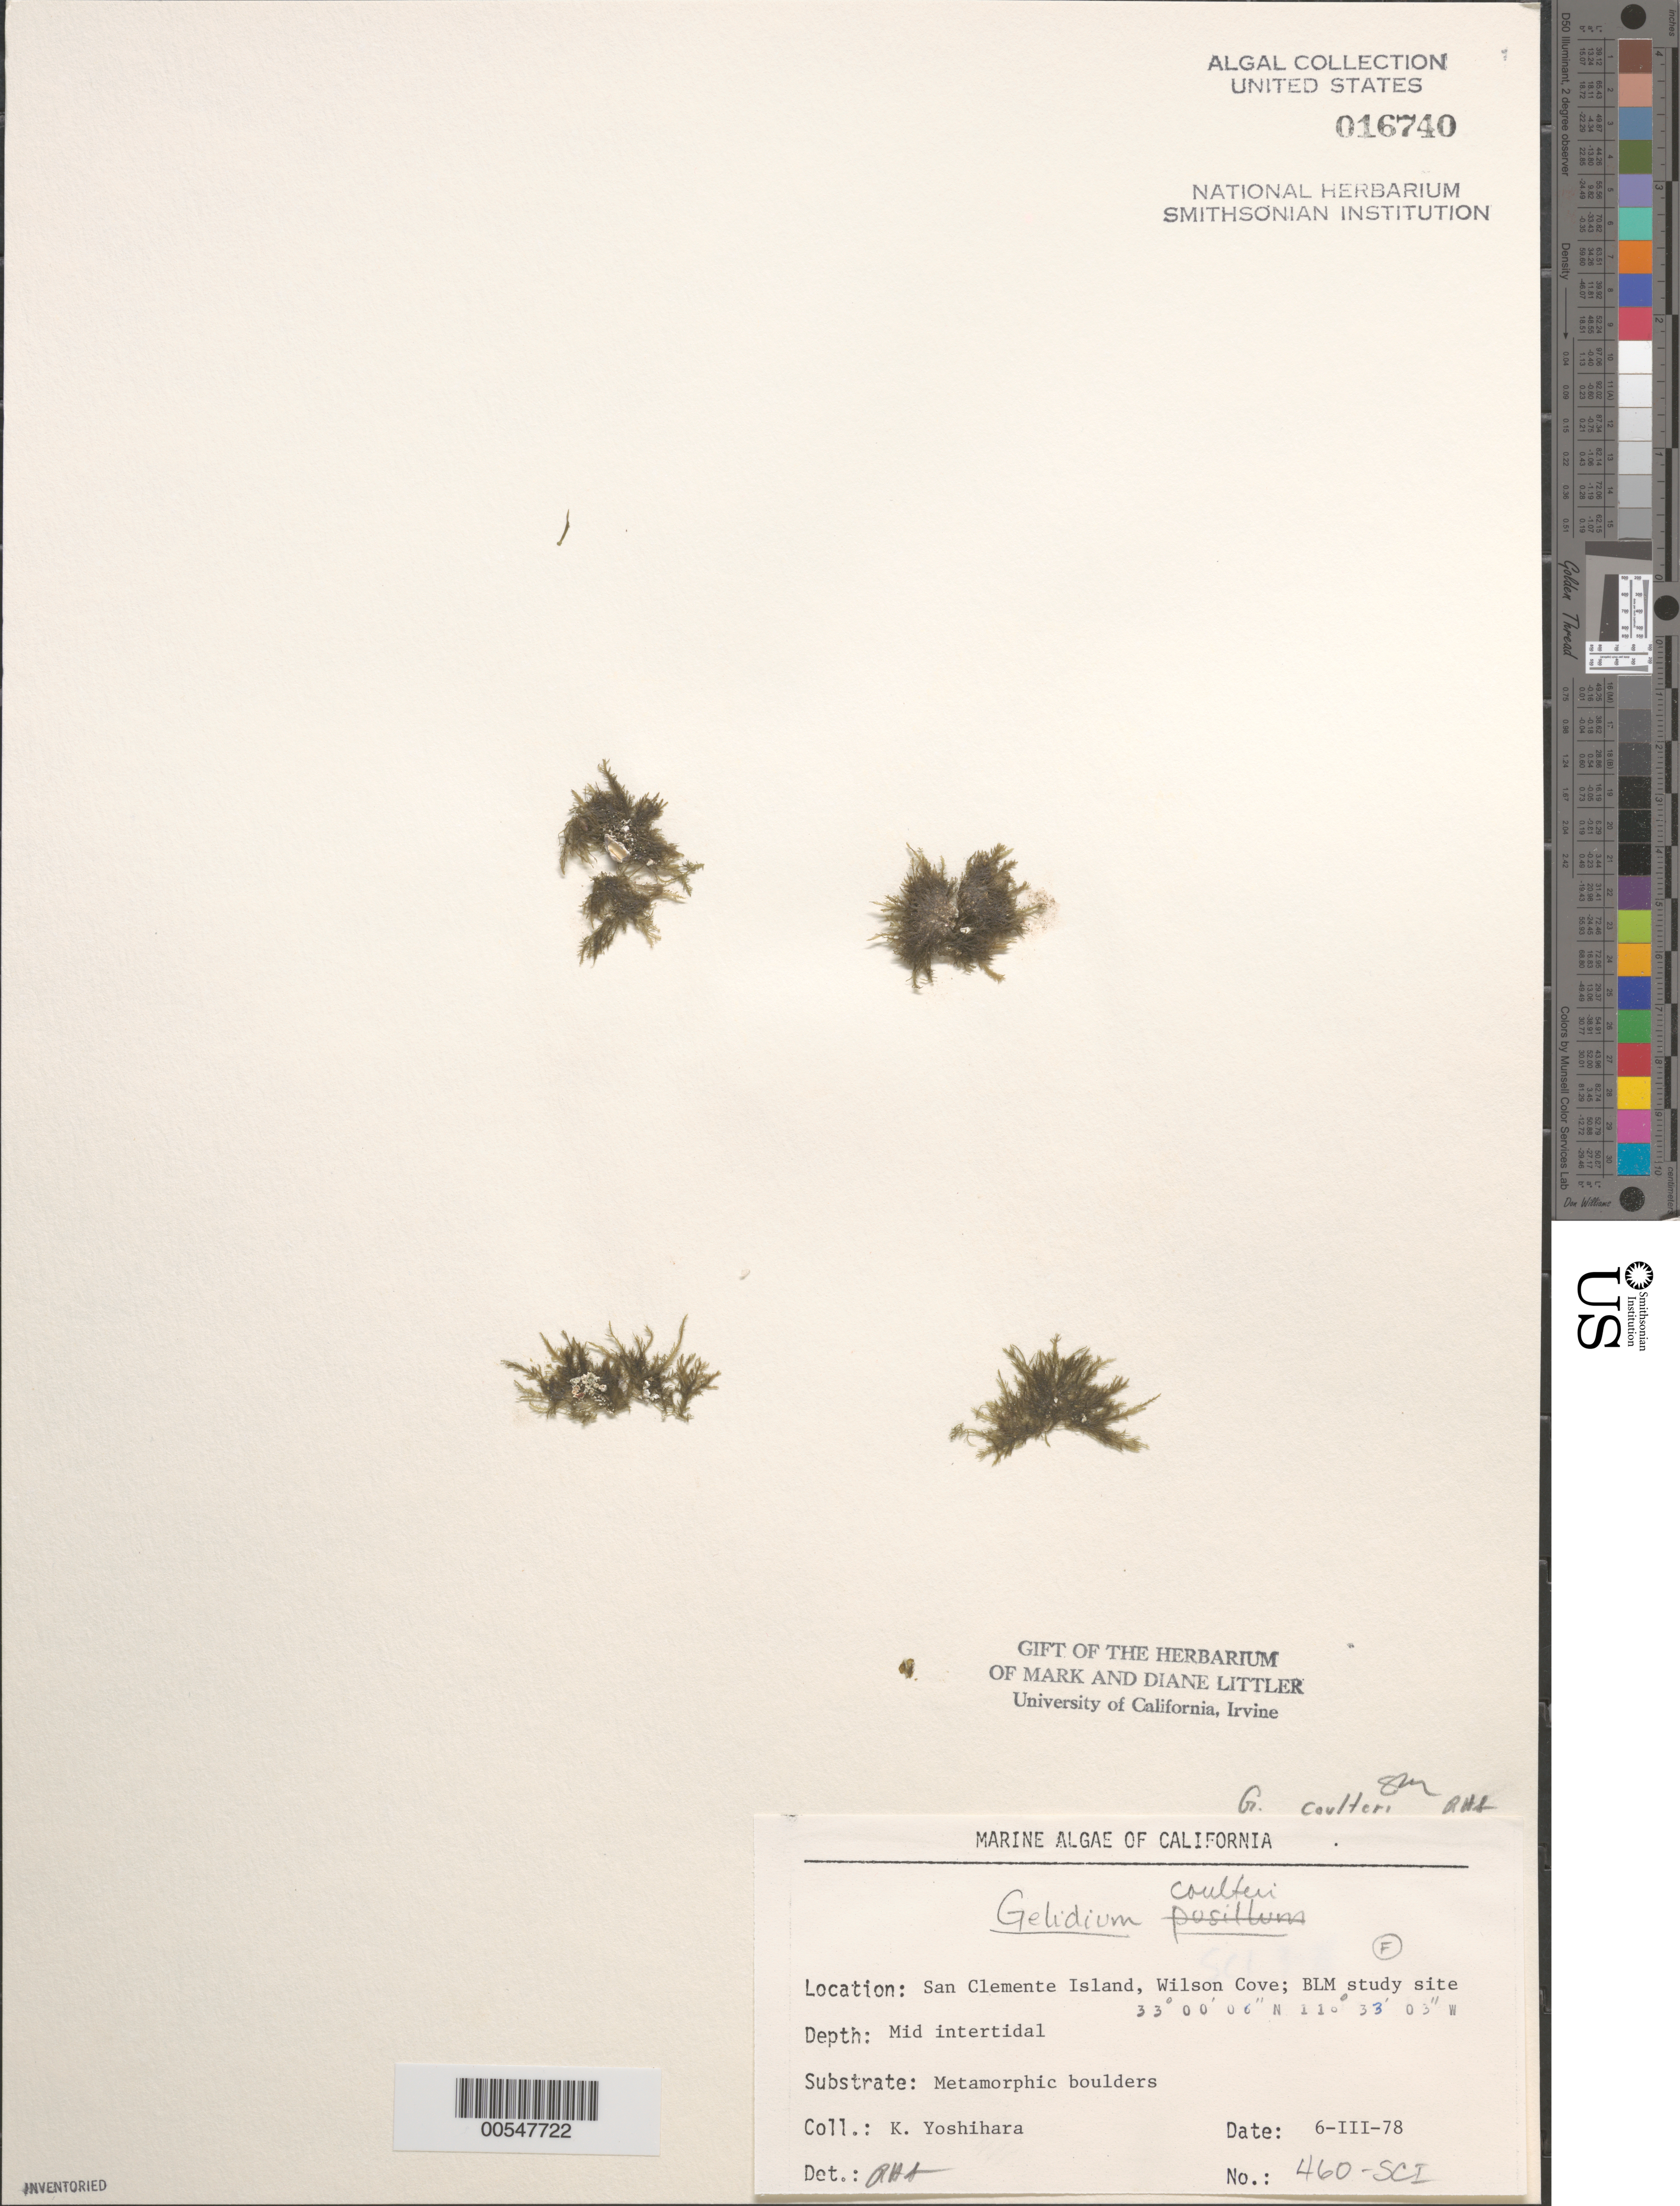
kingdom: Plantae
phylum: Rhodophyta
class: Florideophyceae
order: Gelidiales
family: Gelidiaceae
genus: Gelidium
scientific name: Gelidium coulteri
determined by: Sims, Robert H.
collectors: K. Yoshihara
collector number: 460-sci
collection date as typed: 06 Mar 1978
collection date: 1978-03-06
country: United States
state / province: California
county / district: Los Angeles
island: San Clemente Island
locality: Wilson Cove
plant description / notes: BLM-SOCALBIGHT Rocky Intertidal Survey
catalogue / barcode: US 16740